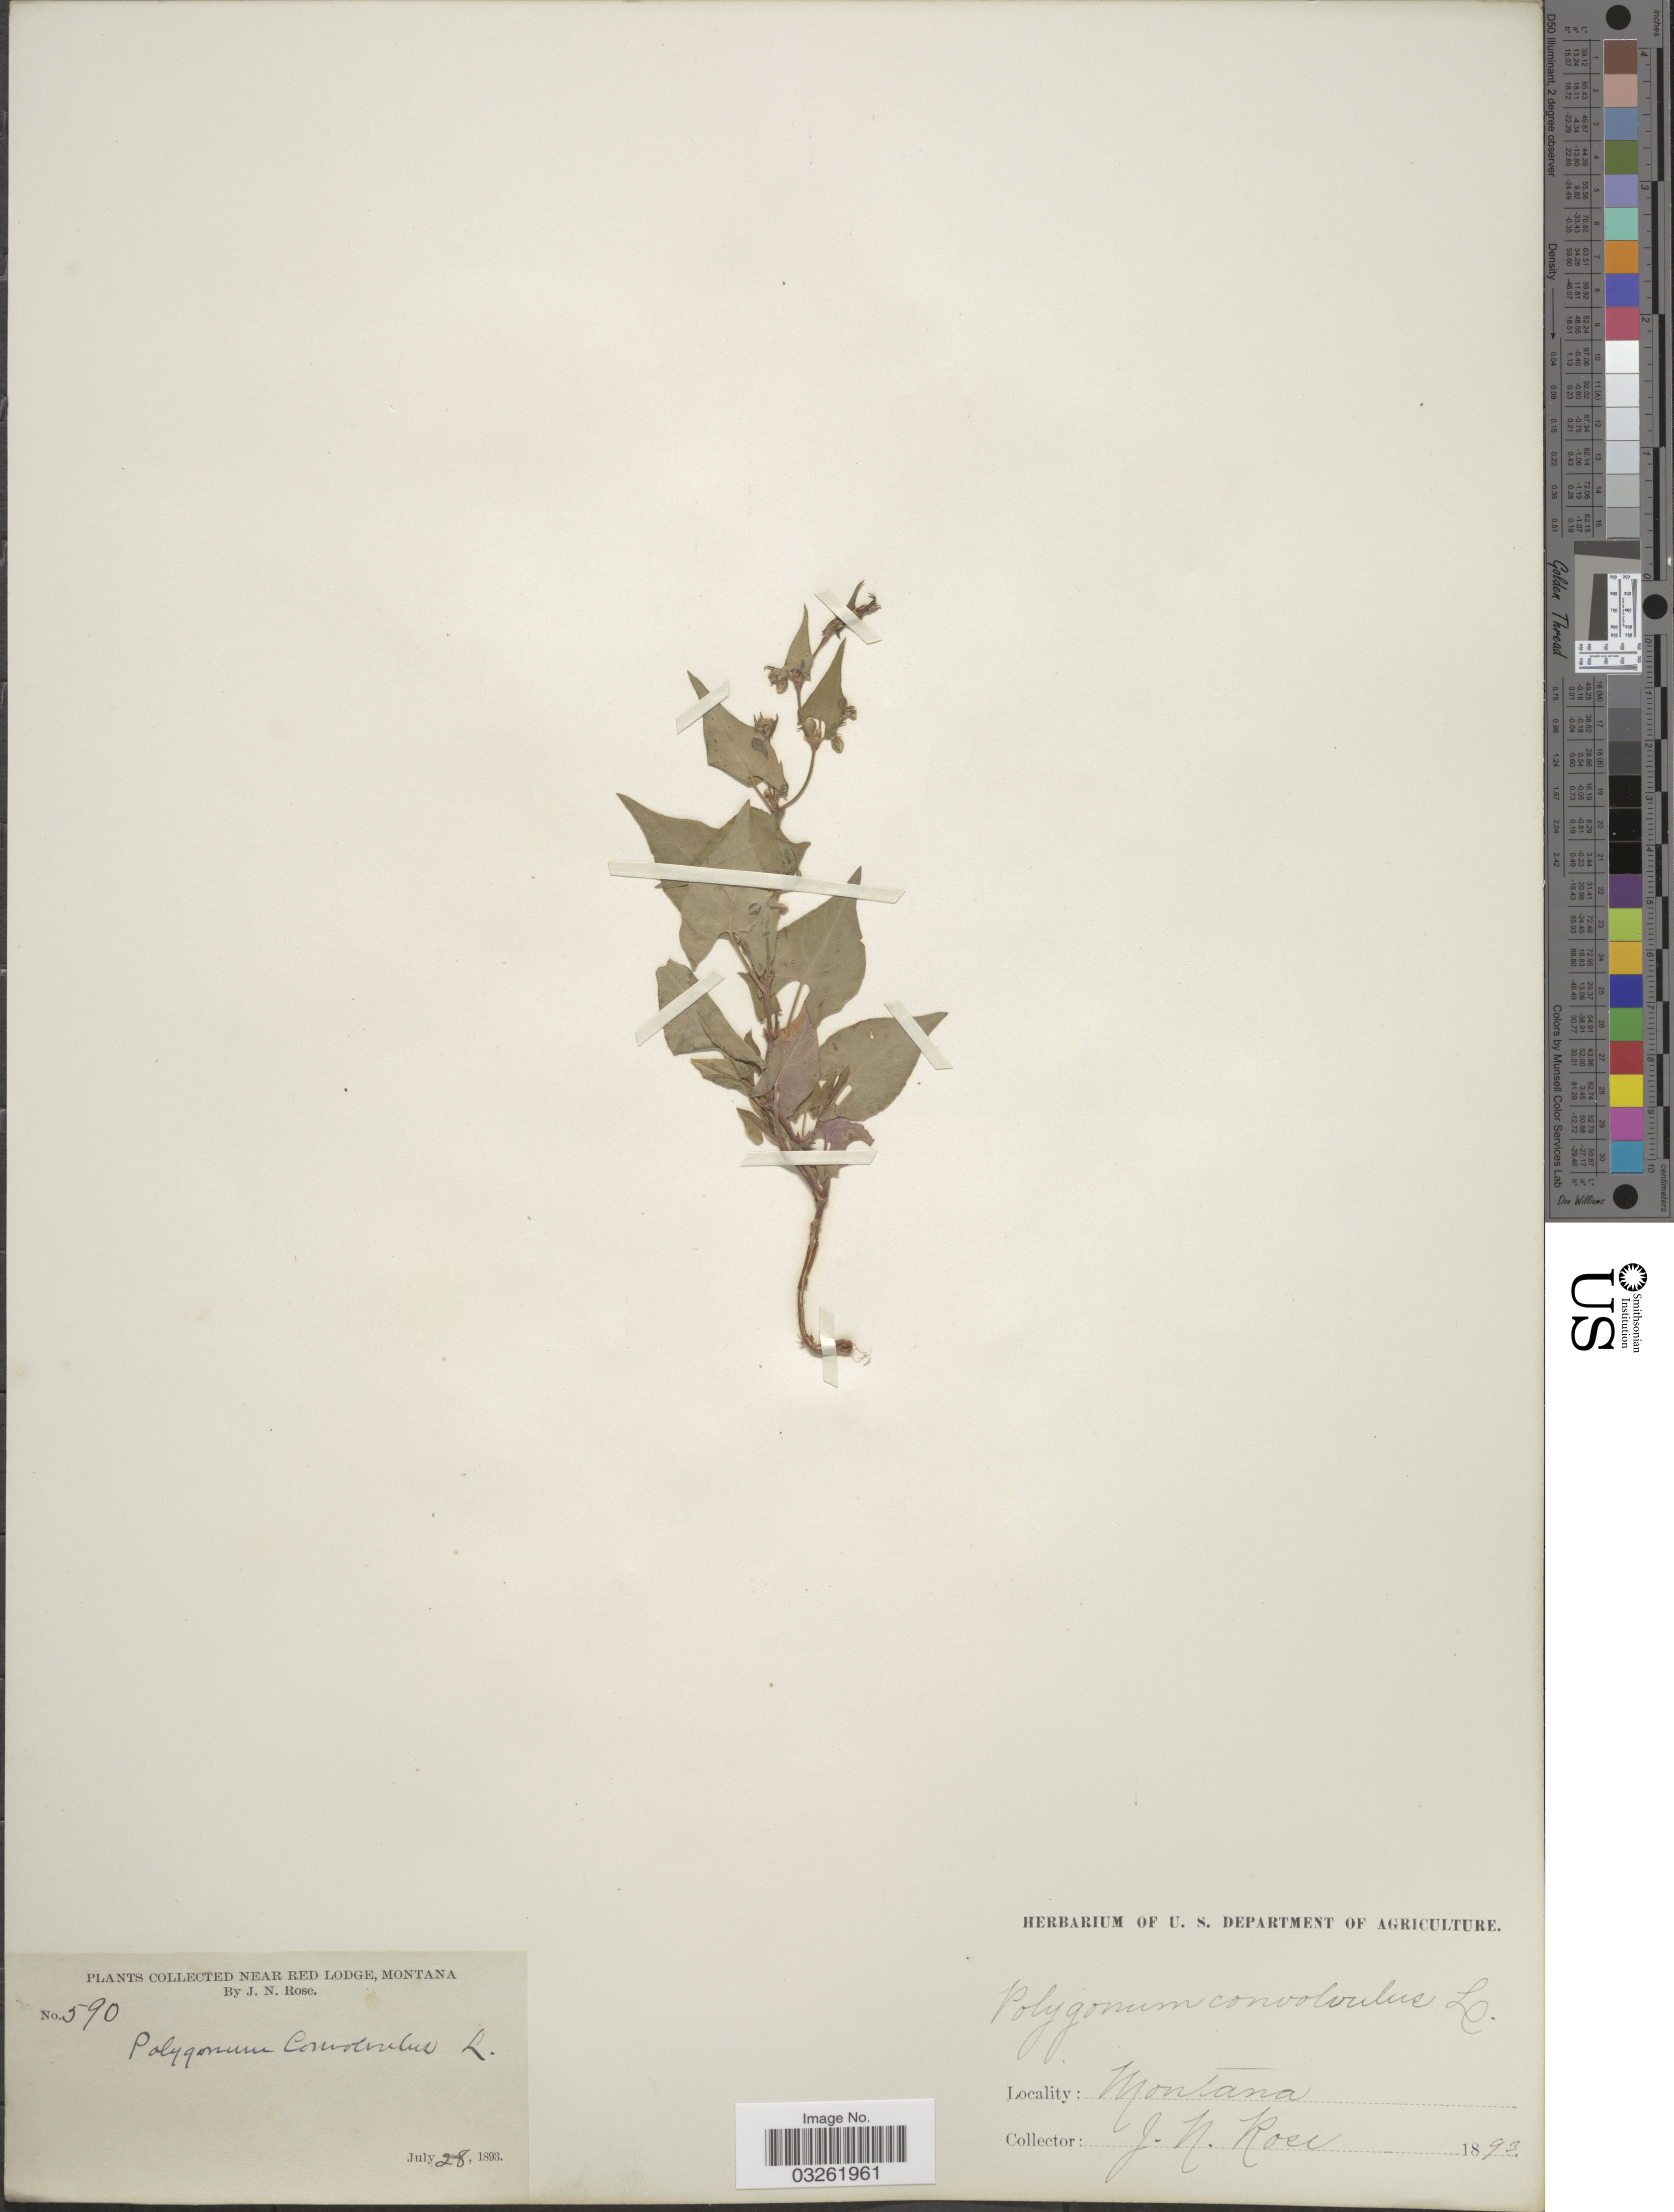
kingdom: Plantae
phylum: Tracheophyta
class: Magnoliopsida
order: Caryophyllales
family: Polygonaceae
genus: Fallopia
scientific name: Fallopia convolvulus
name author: (L.) Á. Löve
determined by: Strong, M. T., (US), Smithsonian Institution - National Museum of Natural History (UNITED STATES)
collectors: J. N. Rose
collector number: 590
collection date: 1893-07-28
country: United States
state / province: Montana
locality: Near Red Lodge.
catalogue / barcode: US 103063